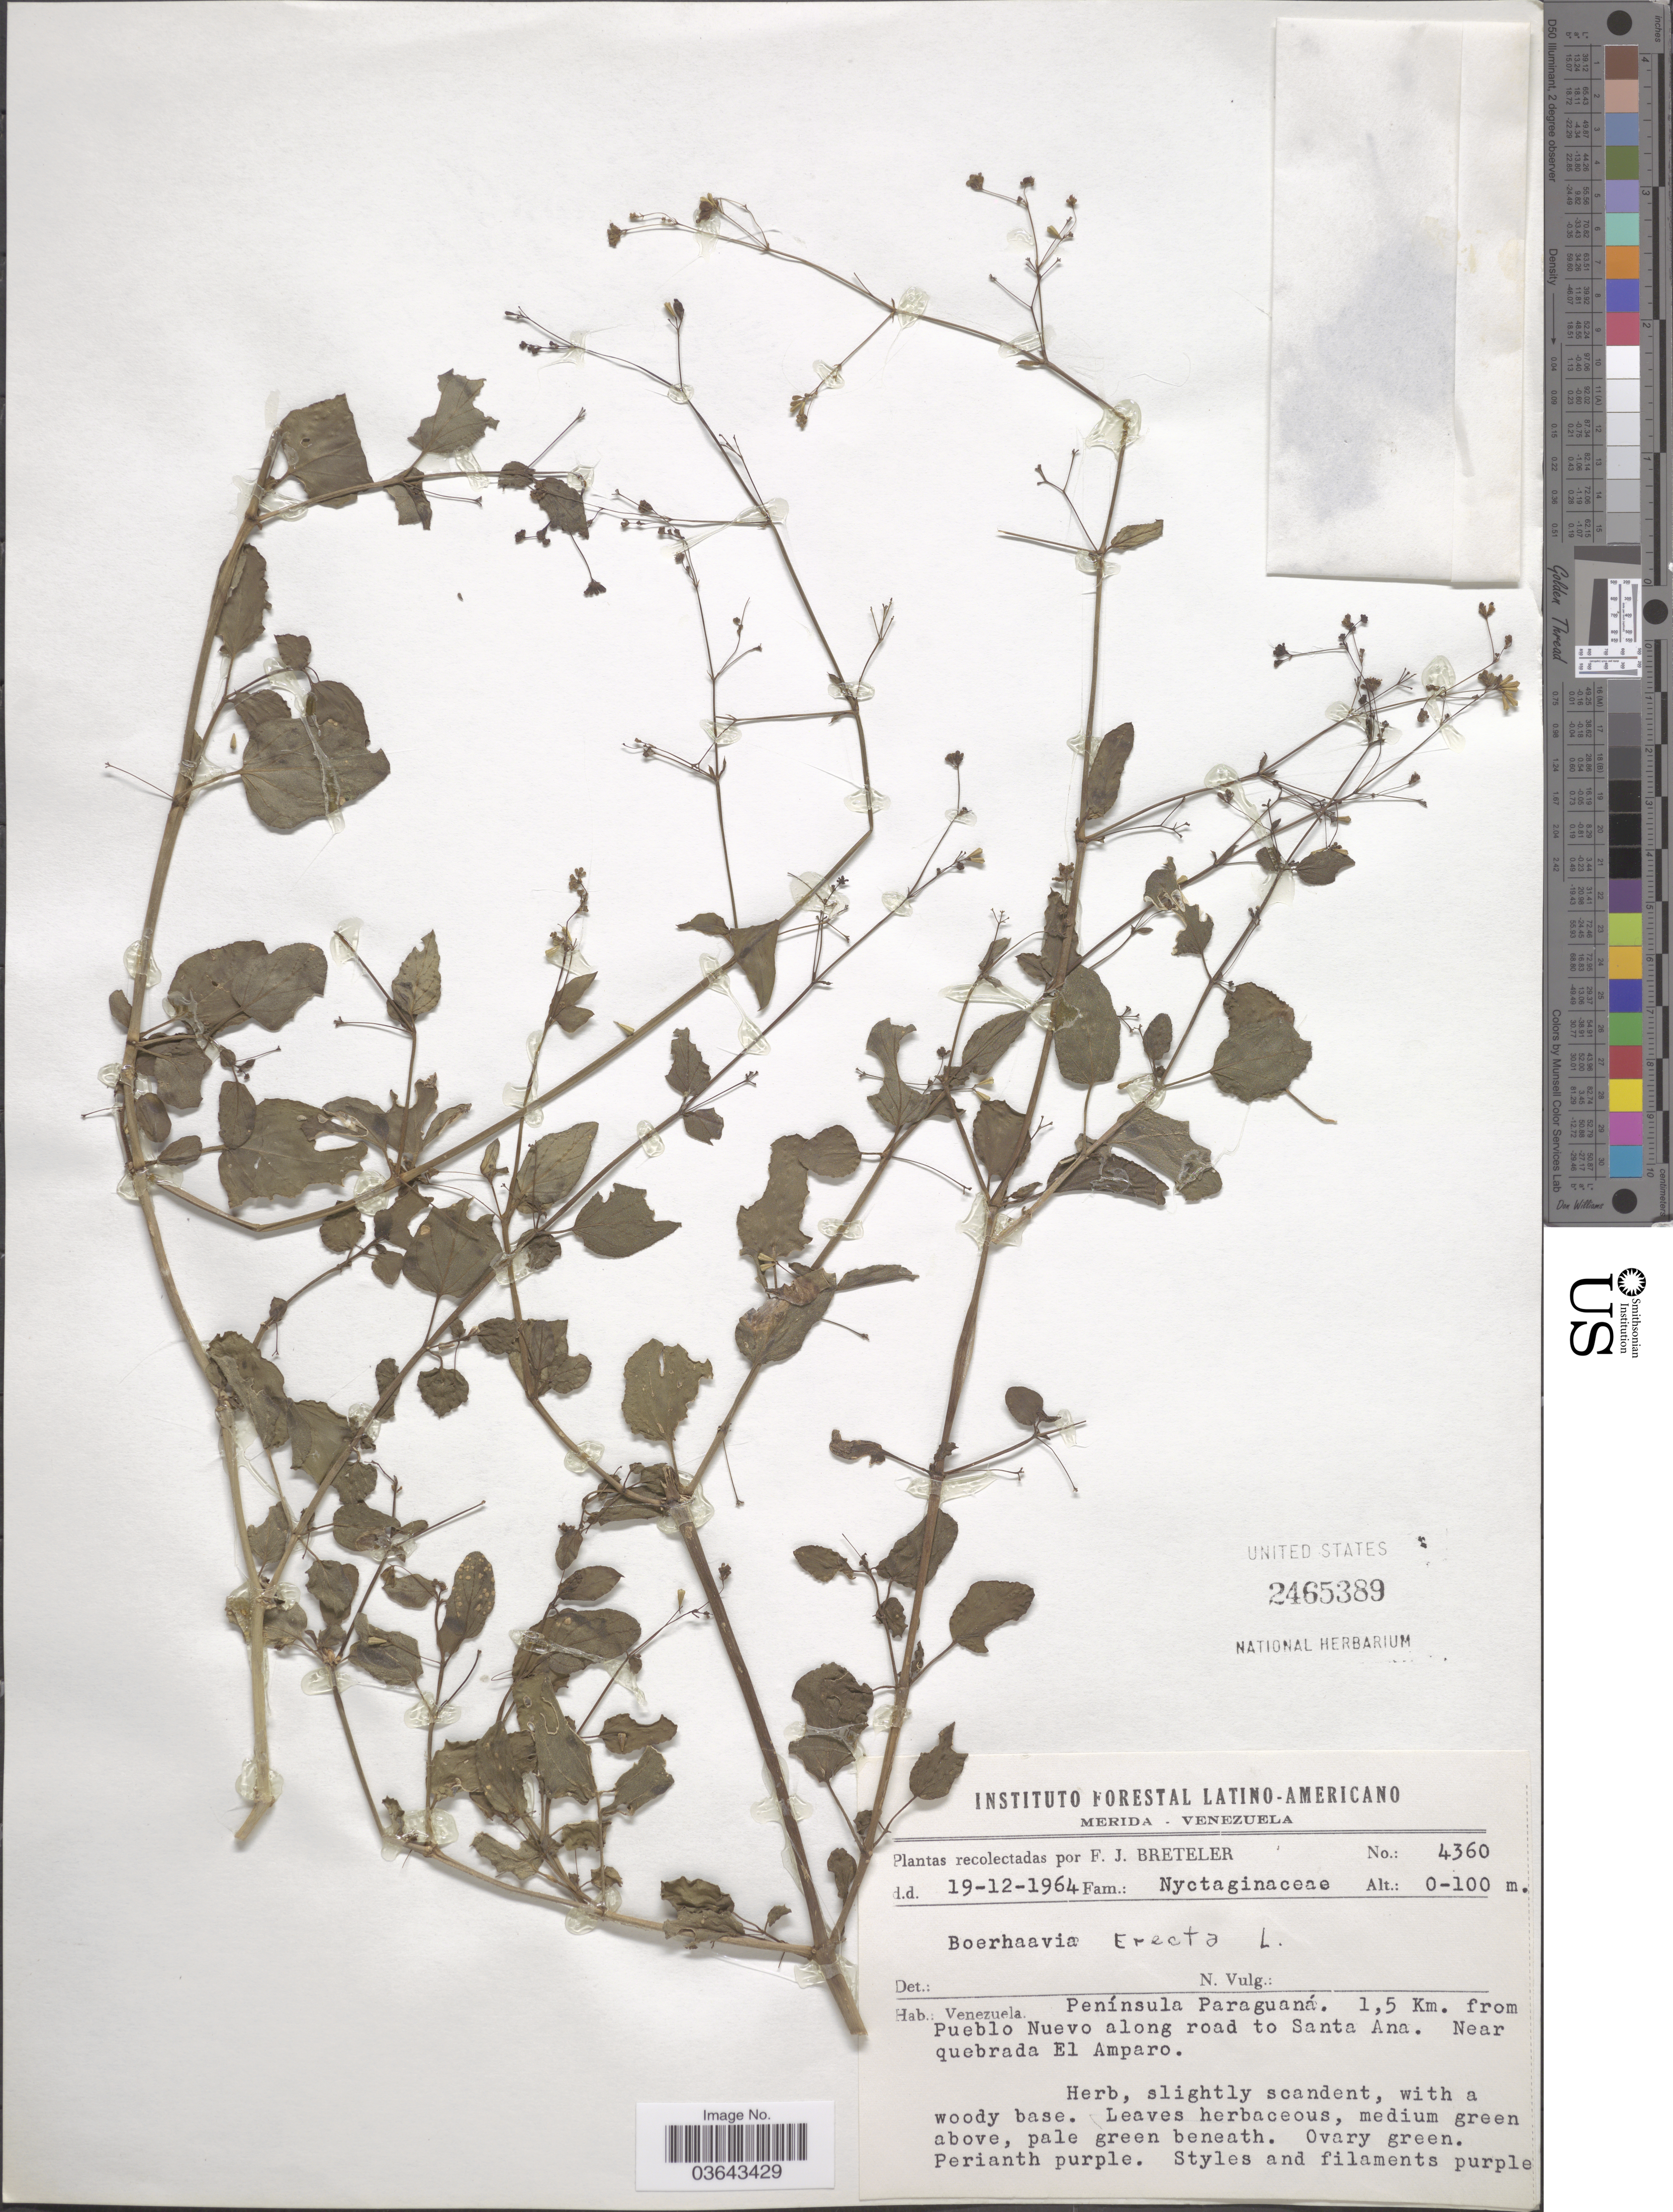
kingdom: Plantae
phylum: Tracheophyta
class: Magnoliopsida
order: Caryophyllales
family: Nyctaginaceae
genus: Boerhavia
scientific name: Boerhavia erecta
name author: L.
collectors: F. J. Breteler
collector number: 4360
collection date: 1964-12-19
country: Venezuela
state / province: Mérida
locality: Península Paraguaná. 1,5 Km. from Pueblo Nuevo along road to Santa Ana. Near Quebrada El Amparo.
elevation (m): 0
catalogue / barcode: US 2465389